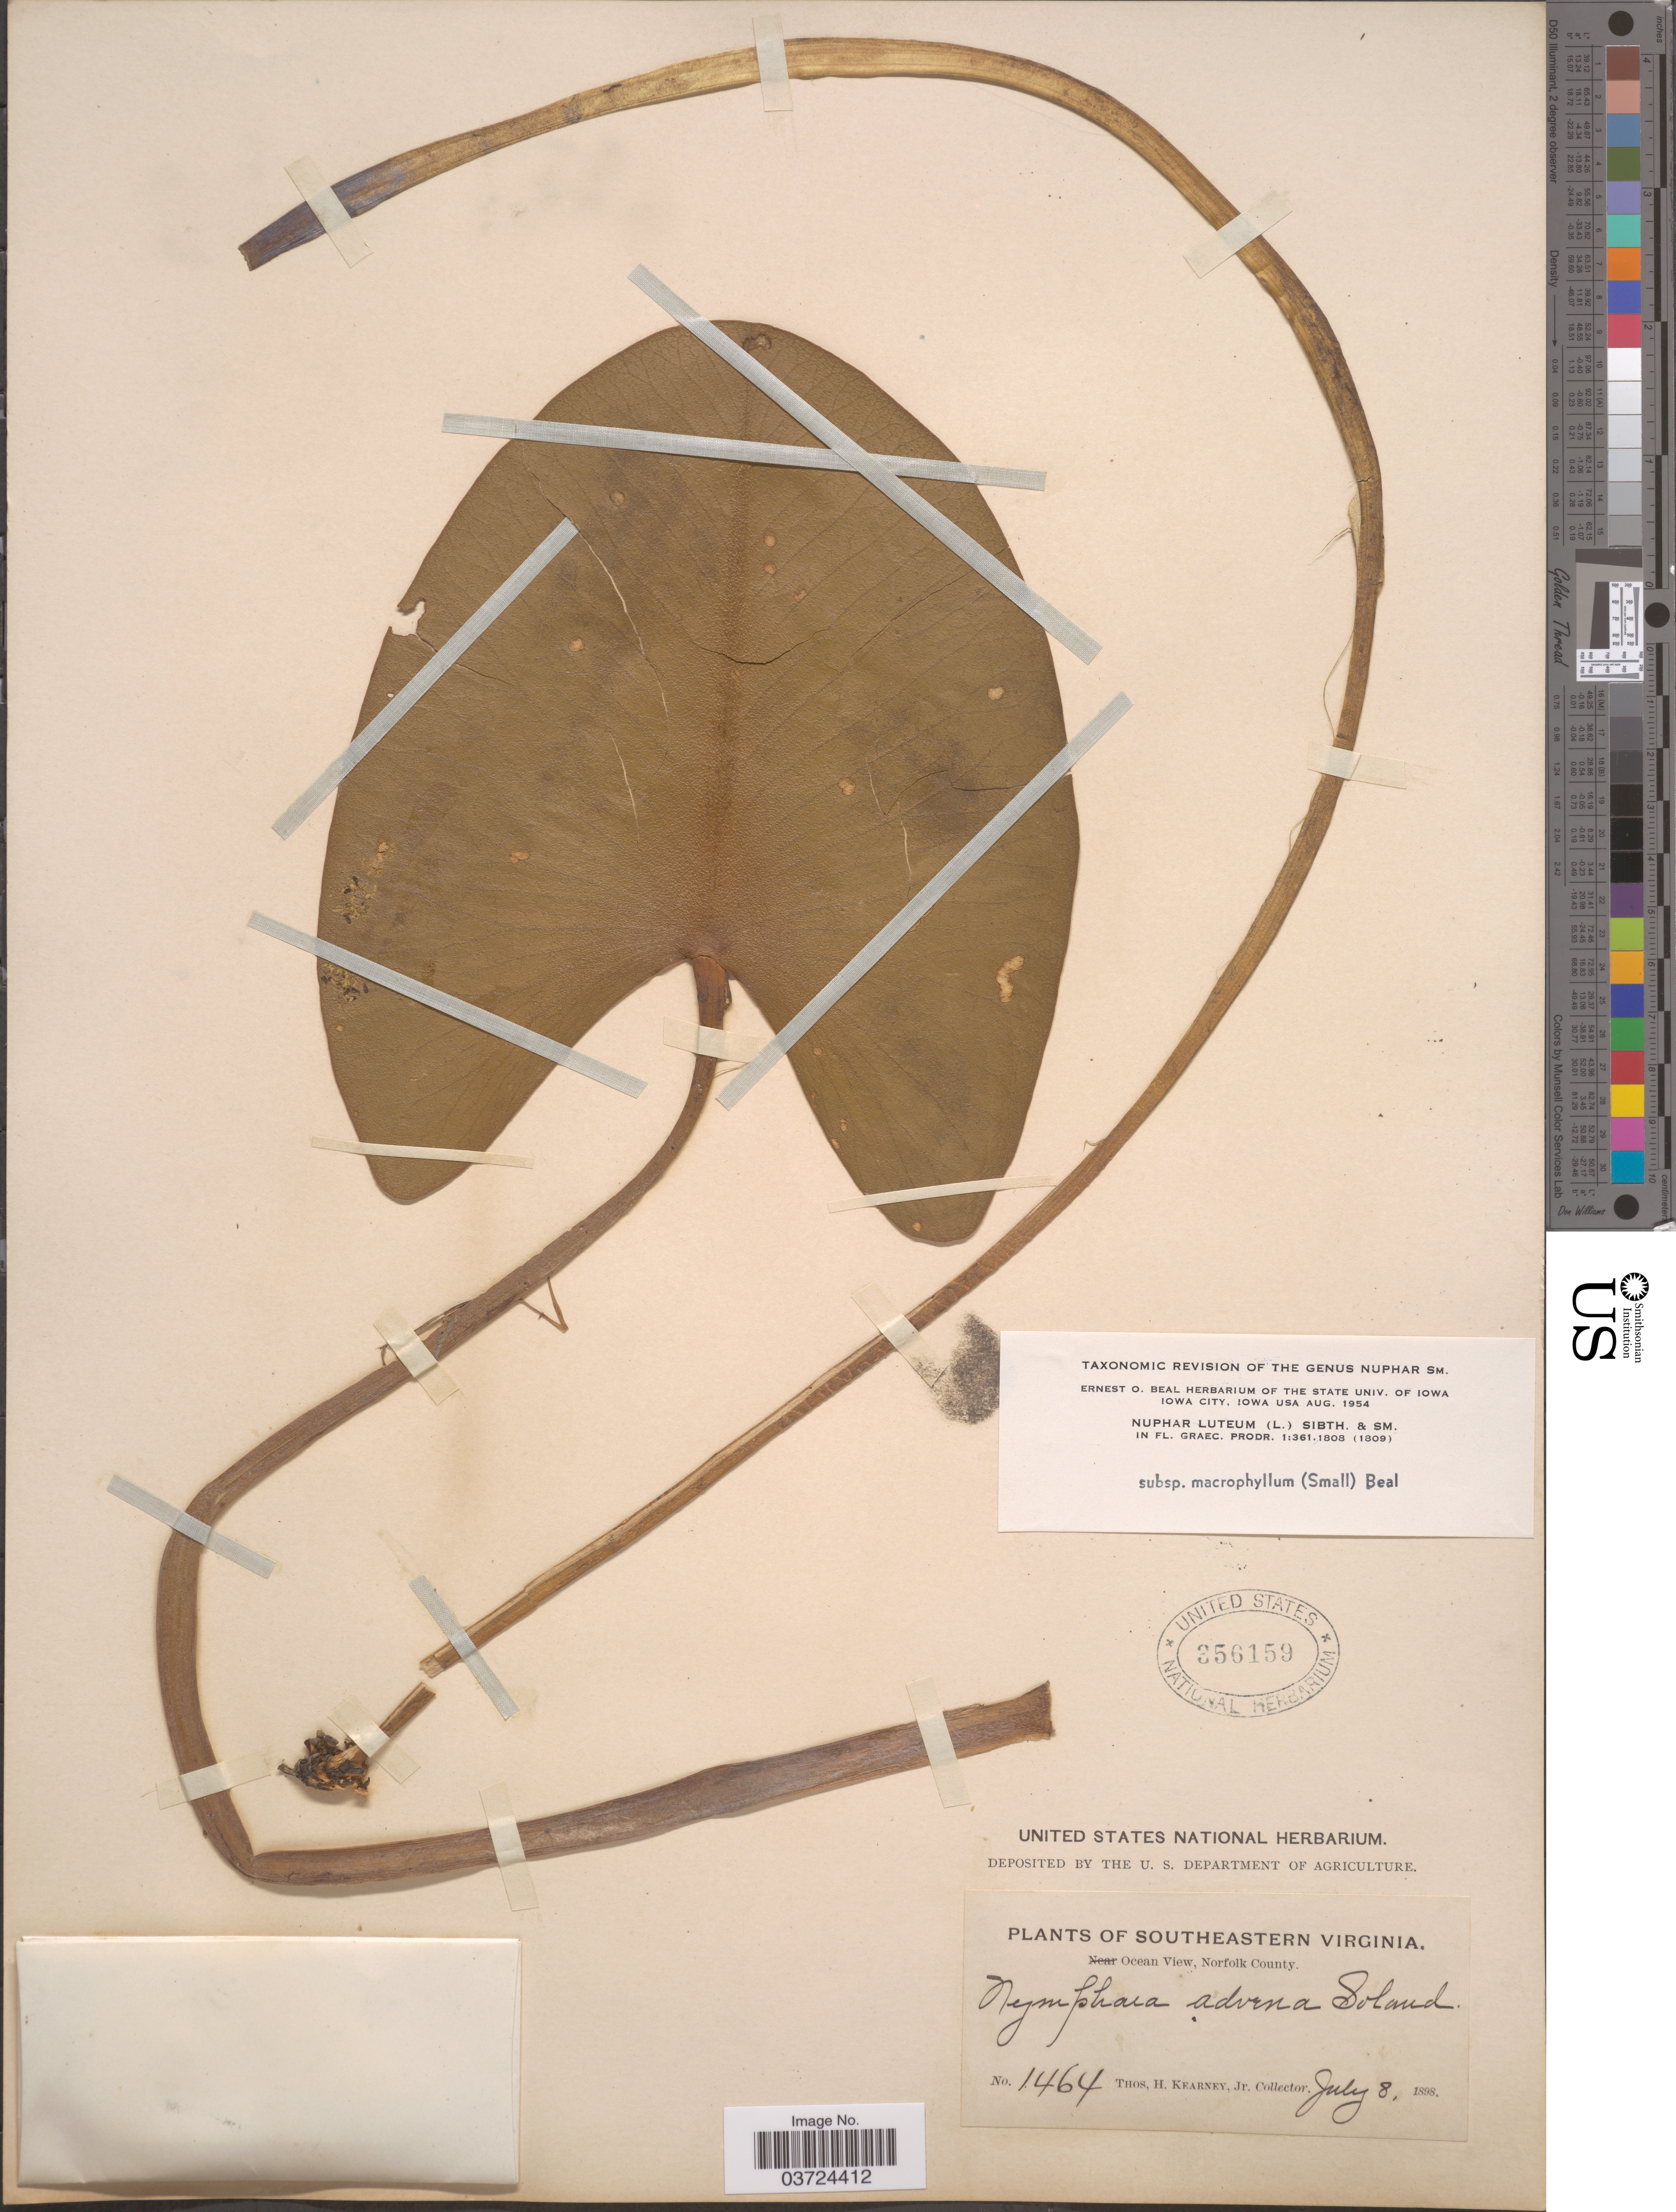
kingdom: Plantae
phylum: Tracheophyta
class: Magnoliopsida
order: Nymphaeales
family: Nymphaeaceae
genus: Nuphar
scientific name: Nuphar advena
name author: (Aiton) W.T. Aiton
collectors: T. H. Kearney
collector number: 1464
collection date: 1898-07-08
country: United States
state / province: Virginia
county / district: City of Norfolk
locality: Southeastern Virginia. Ocean View, Norfolk County.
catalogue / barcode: US 356159